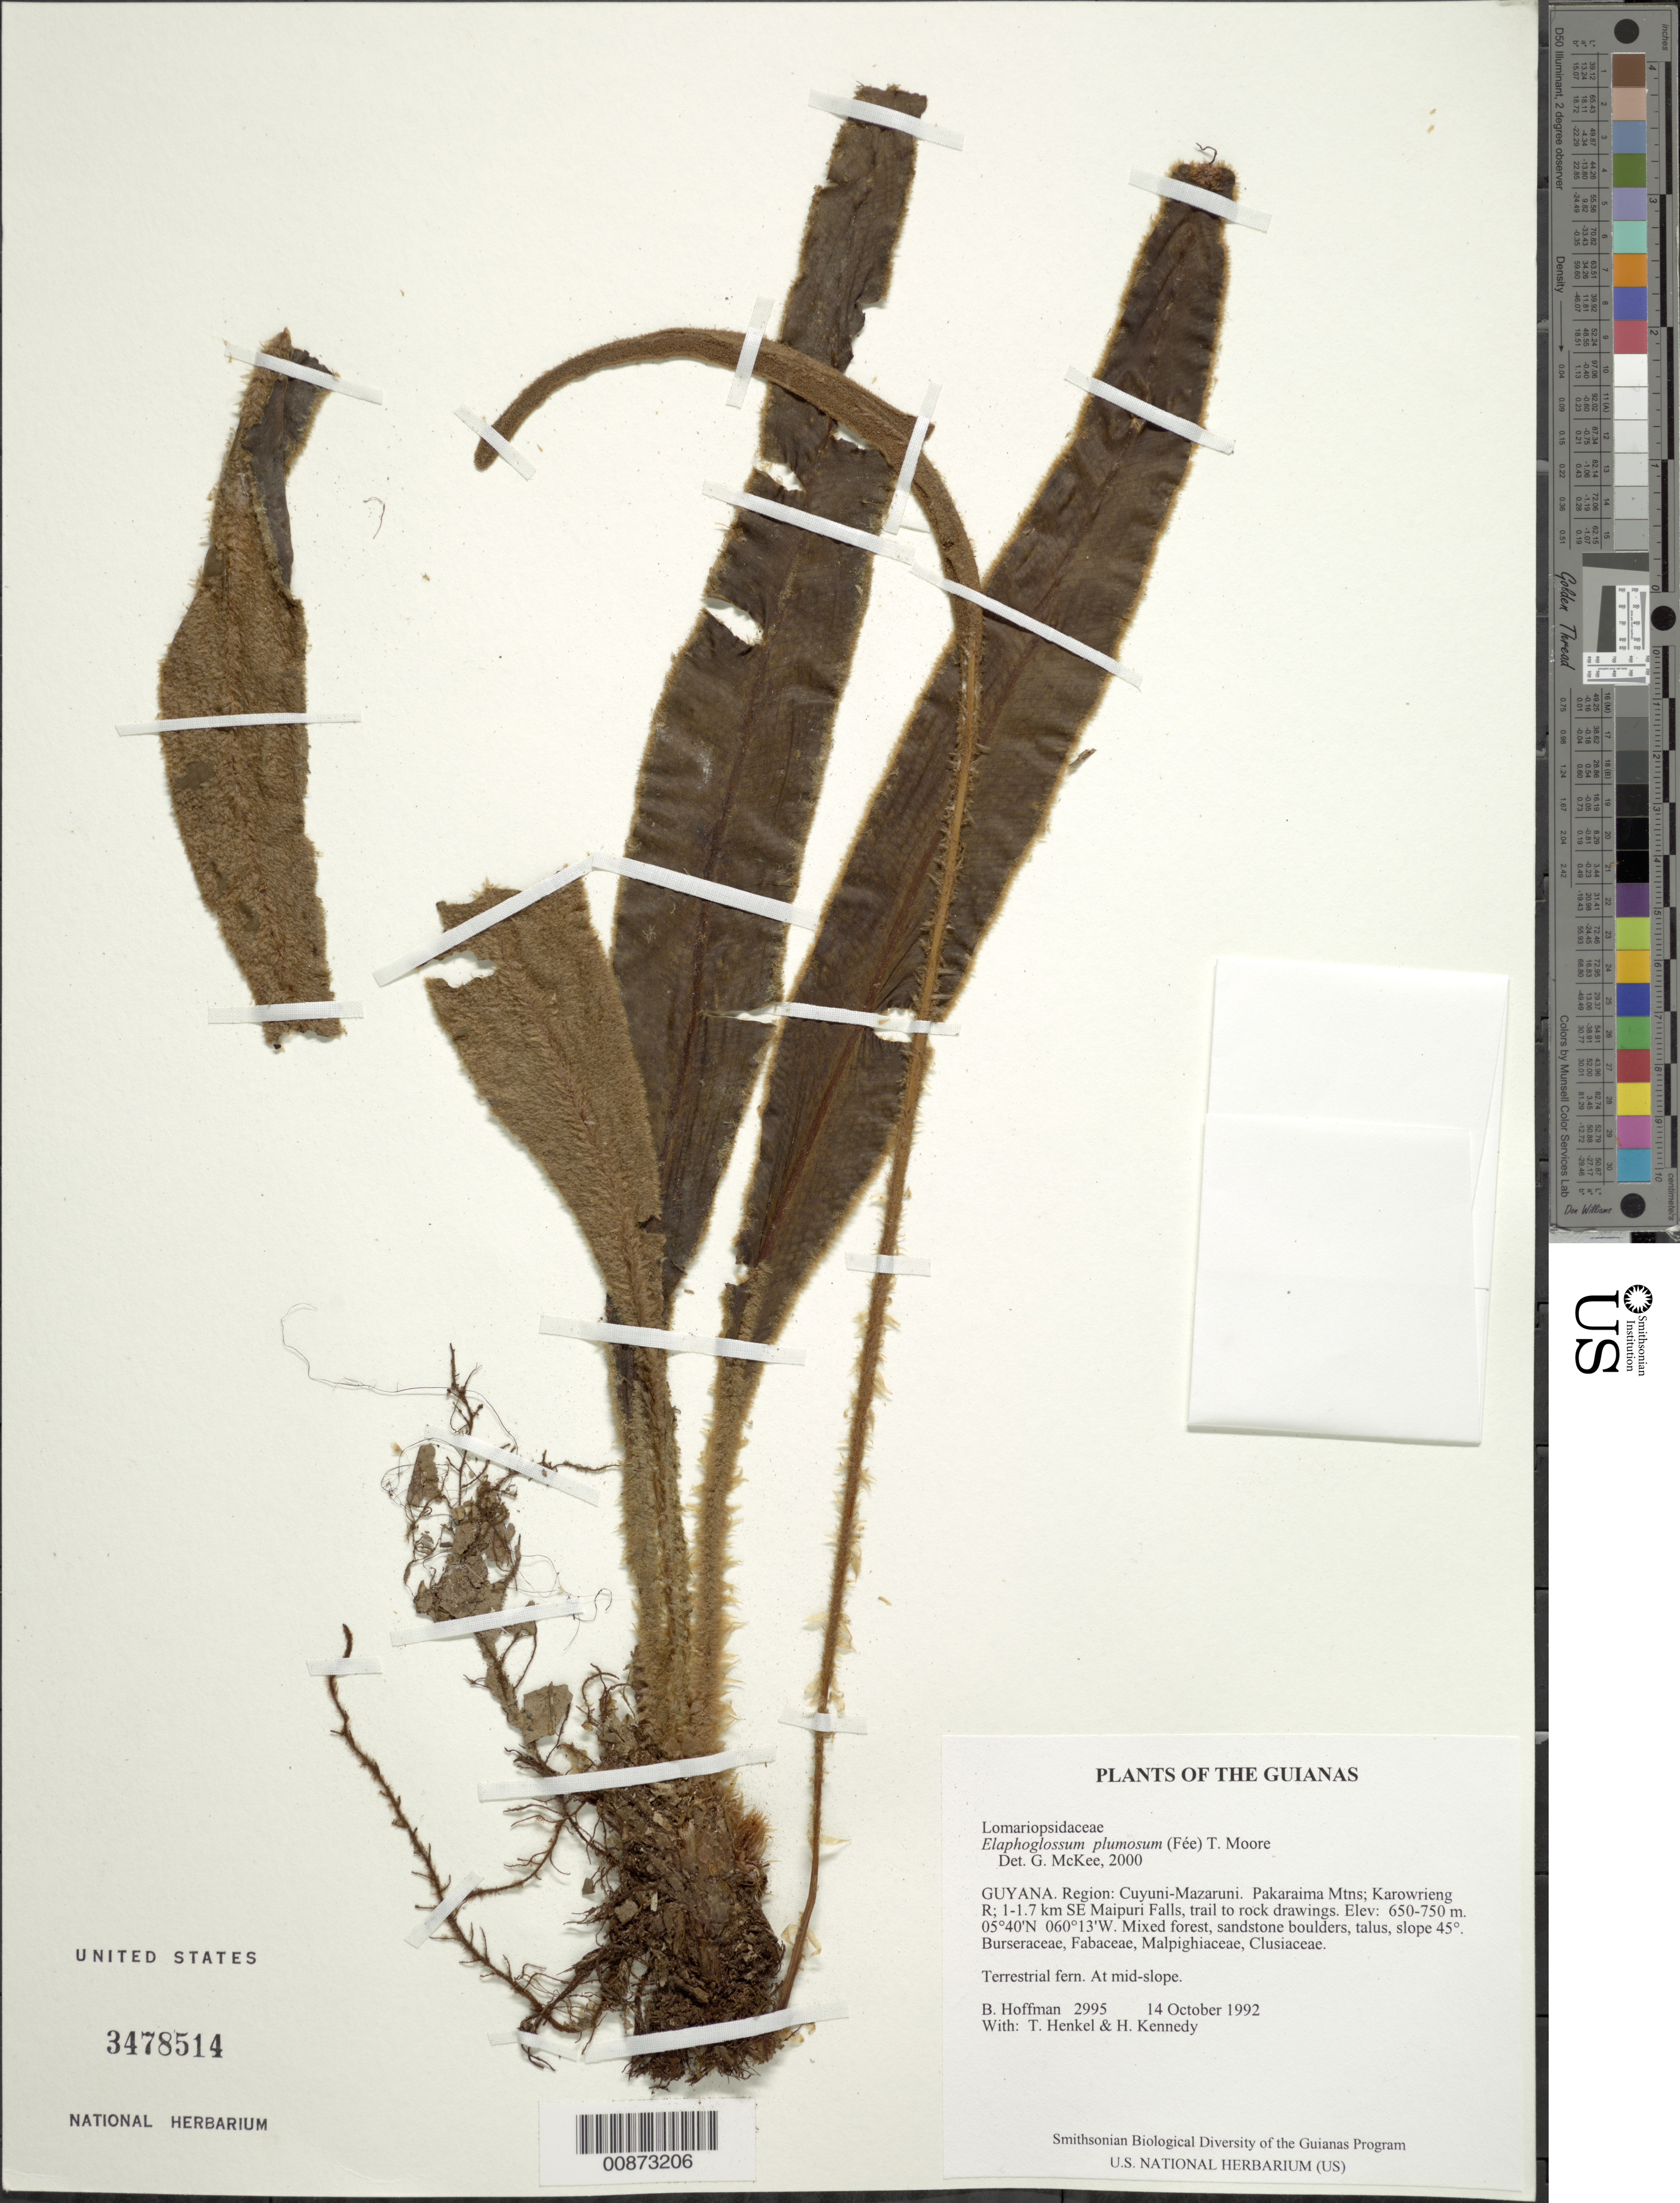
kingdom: Plantae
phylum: Tracheophyta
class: Polypodiopsida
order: Polypodiales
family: Dryopteridaceae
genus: Elaphoglossum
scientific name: Elaphoglossum plumosum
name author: (Fée) T. Moore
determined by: McKee, G. S., (US), NMNH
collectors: B. Hoffman, T. Henkel & H. Kennedy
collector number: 2995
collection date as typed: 14 October 1992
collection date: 1992-10-14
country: Guyana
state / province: Cuyuni-Mazaruni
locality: Pakaraima Mountains; Karowrieng River; 1-1.7 km SE of Maipuri Falls, trail to rock drawings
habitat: Mixed forest, sandstone boulders, talus, slope 45°. Burseraceae, Fabaceae, Malpighiaceae, Clusiaceae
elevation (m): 650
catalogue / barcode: US 3478514